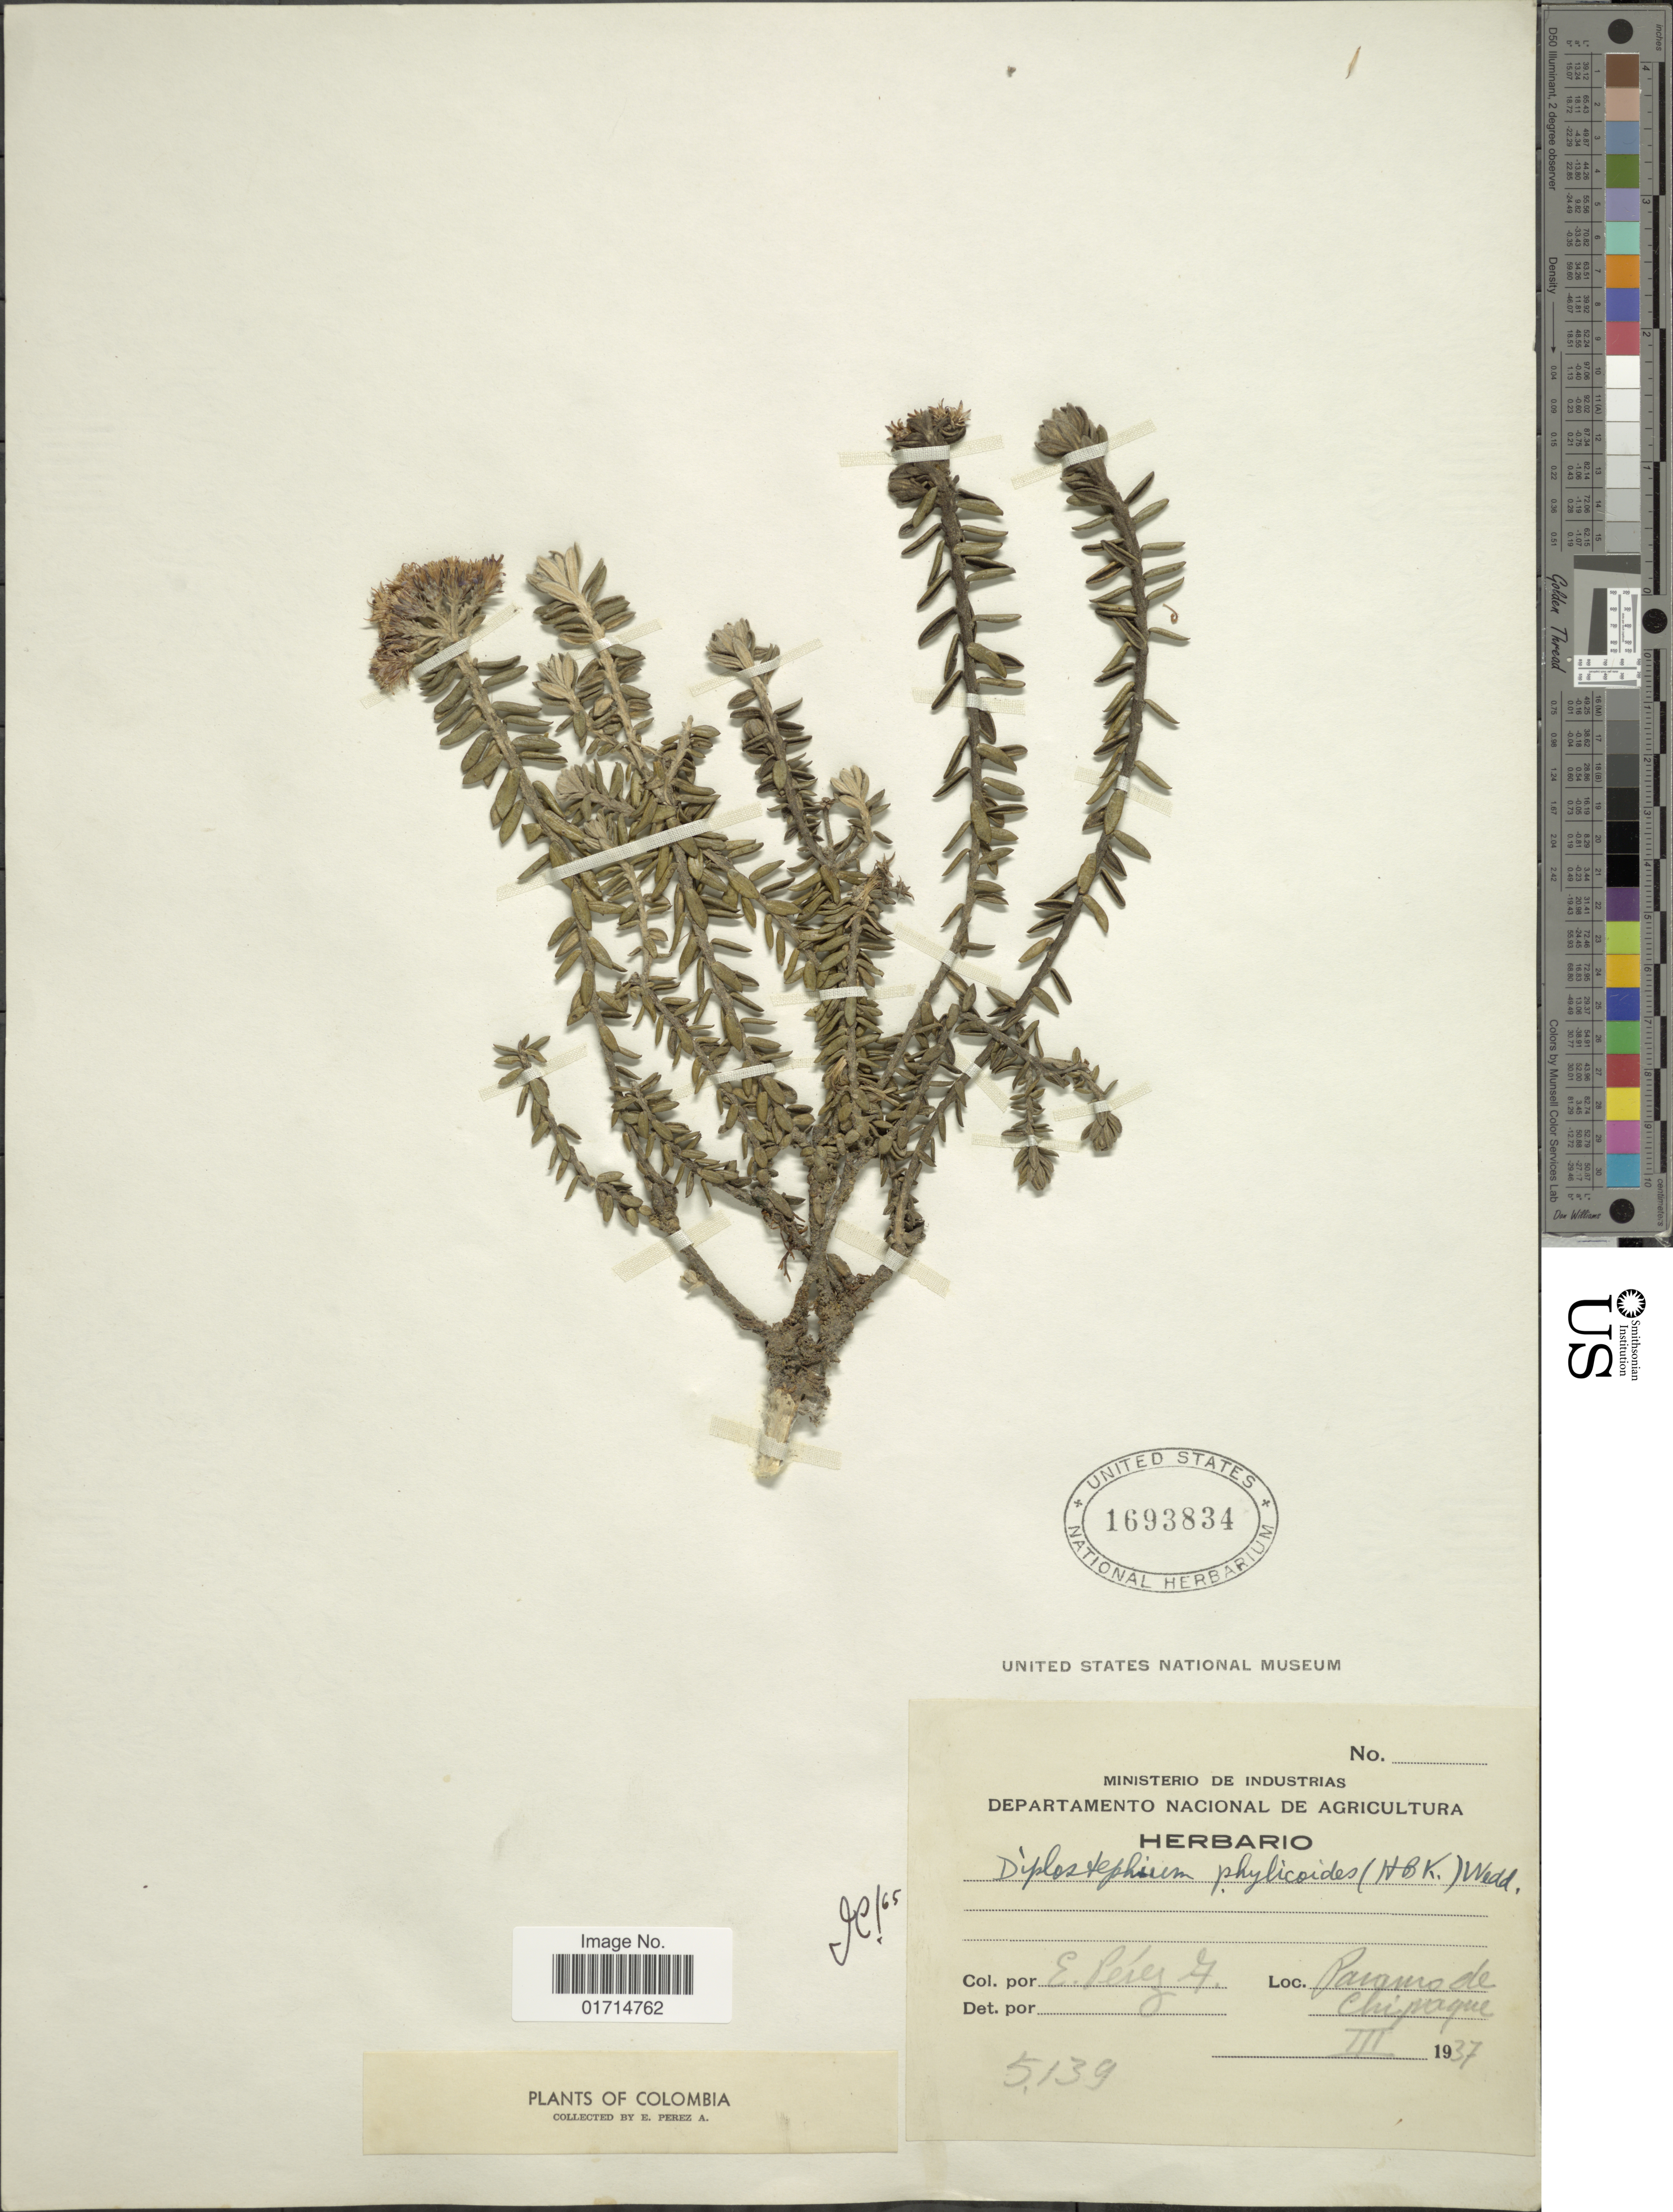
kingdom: Plantae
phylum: Tracheophyta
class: Magnoliopsida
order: Asterales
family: Asteraceae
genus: Diplostephium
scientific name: Diplostephium phylicoides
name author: (Kunth) Wedd.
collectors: E. Pérez Arbeláez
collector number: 7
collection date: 1937-03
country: Colombia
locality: Paramo de Chipaque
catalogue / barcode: US 1693834